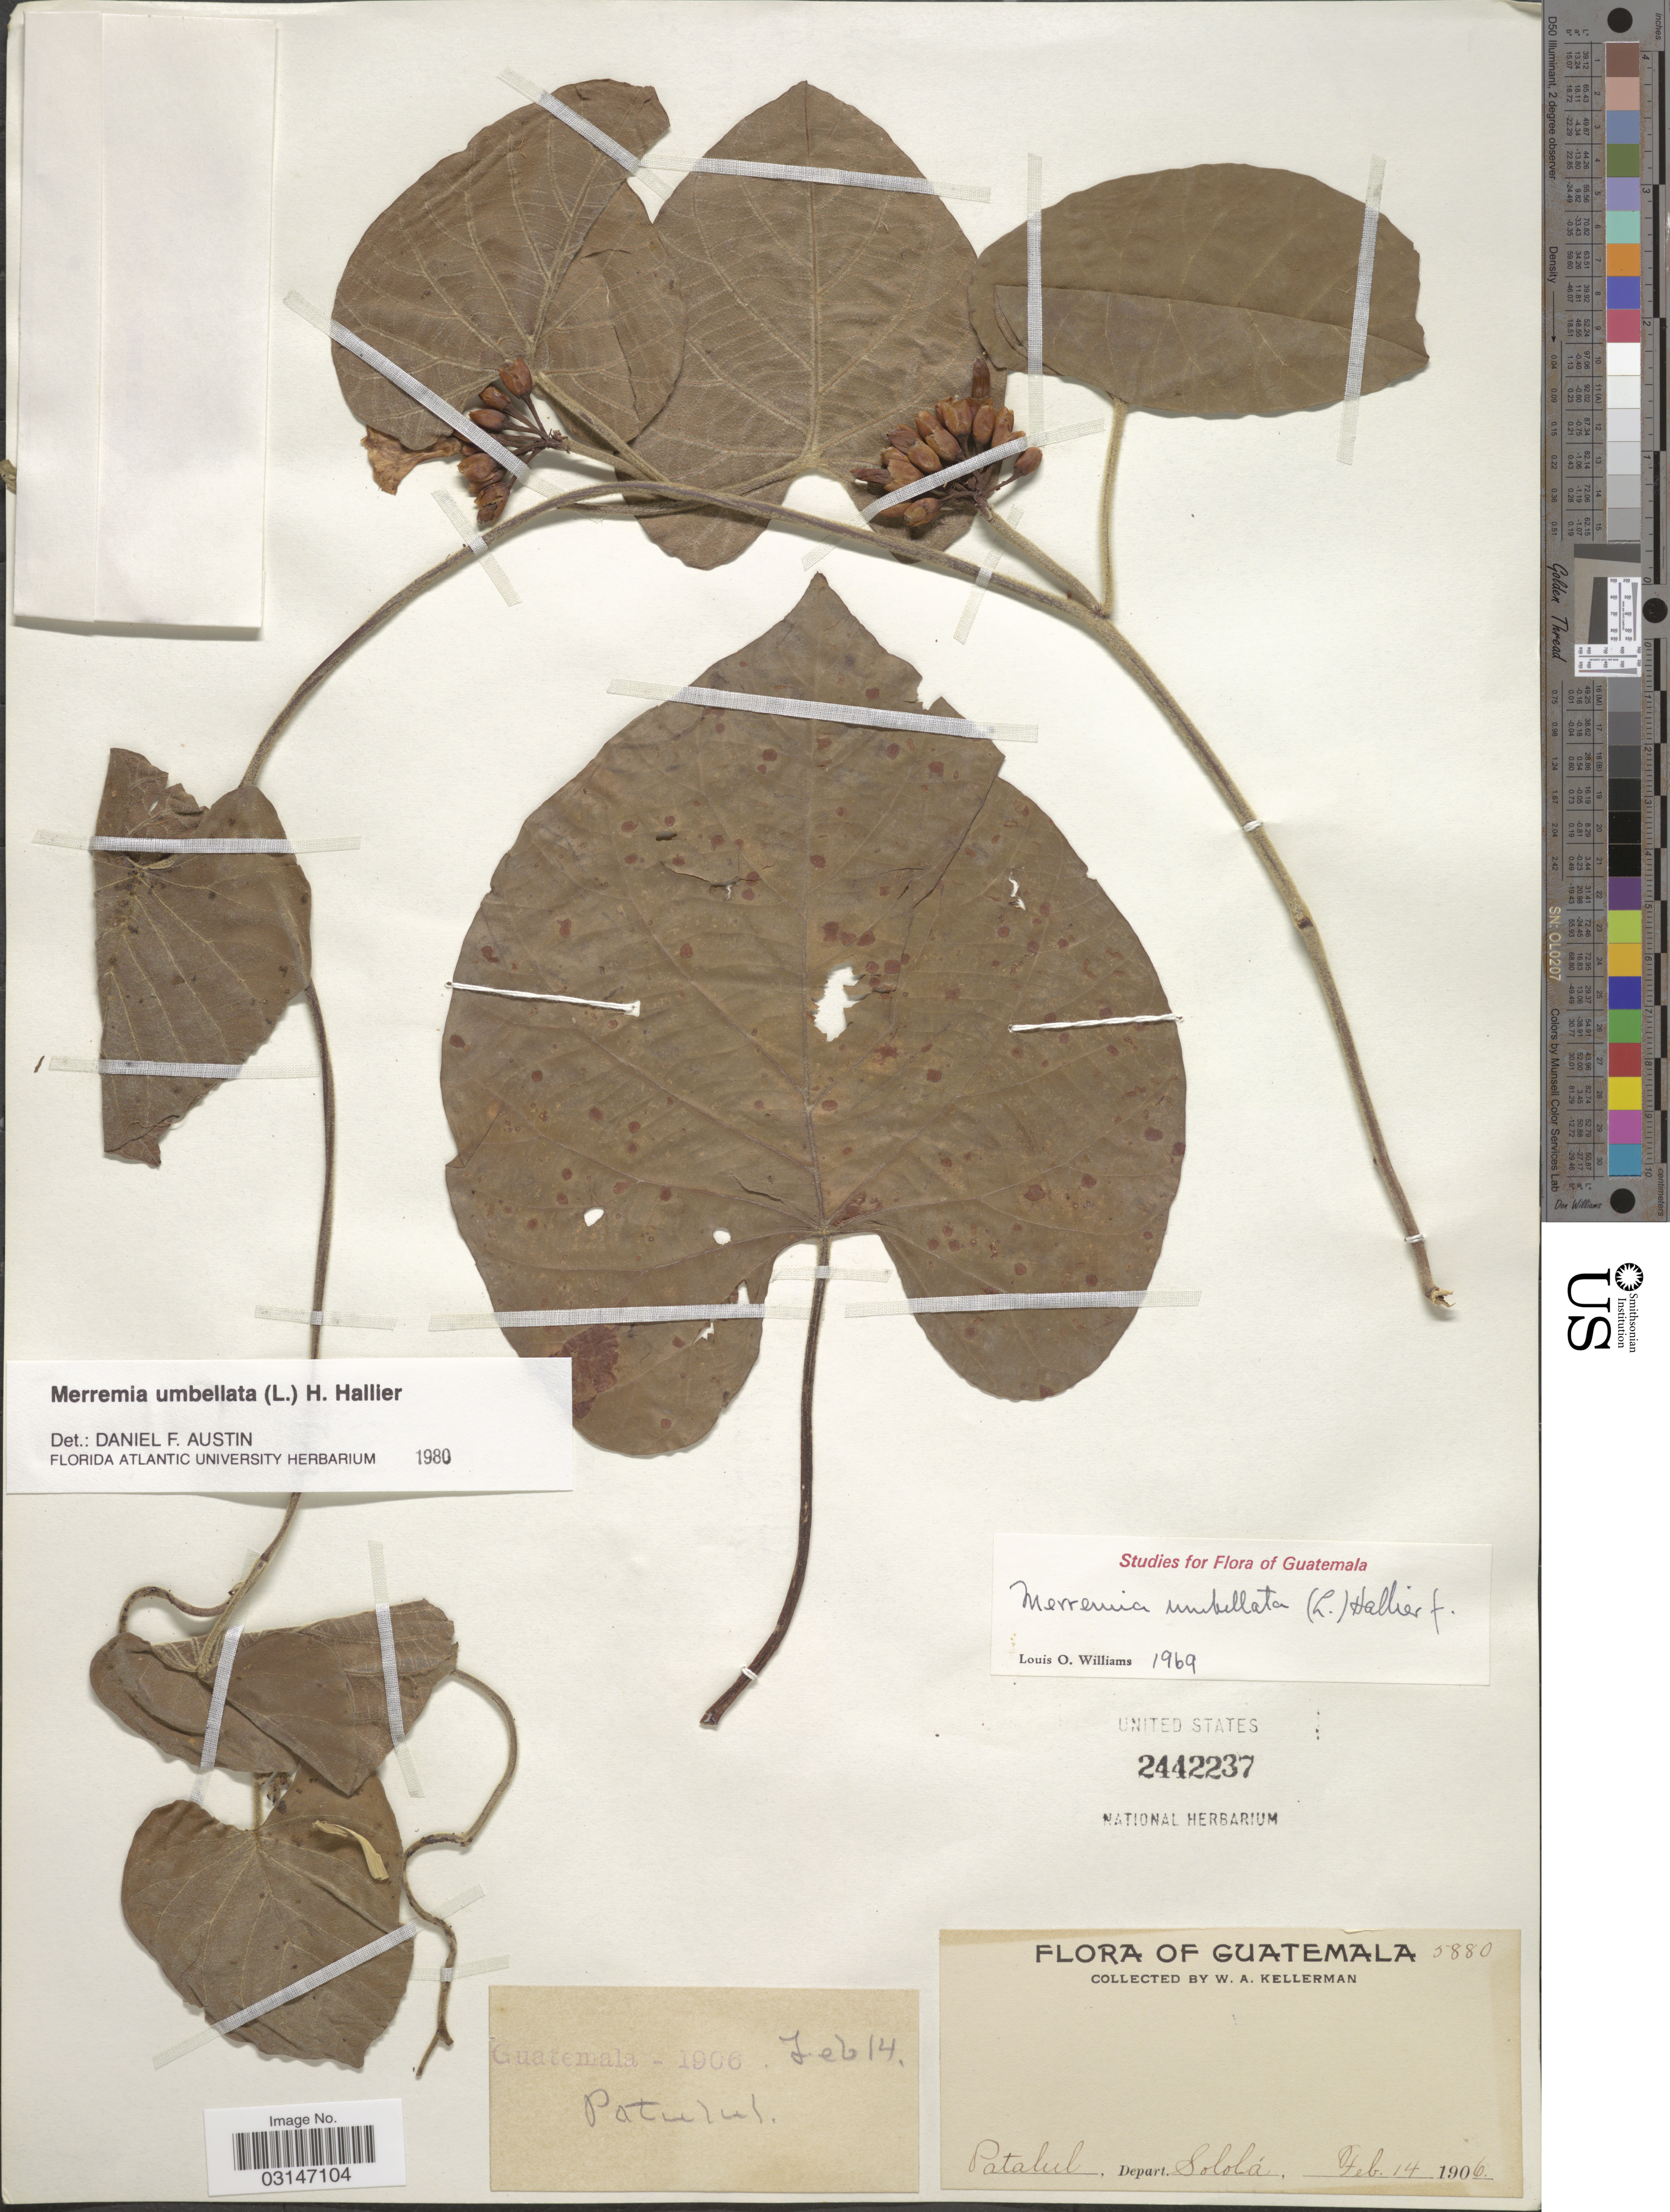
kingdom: Plantae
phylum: Tracheophyta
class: Magnoliopsida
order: Solanales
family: Convolvulaceae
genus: Camonea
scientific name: Camonea umbellata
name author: (L.) A. R. Simões & Staples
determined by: Strong, Mark T., (BOT), Smithsonian Institution - National Museum of Natural History (UNITED STATES)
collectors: W. Kellerman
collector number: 5880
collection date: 1906-02-14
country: Guatemala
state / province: Sololá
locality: Patalul, Depart. Sololá.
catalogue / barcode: US 2442237